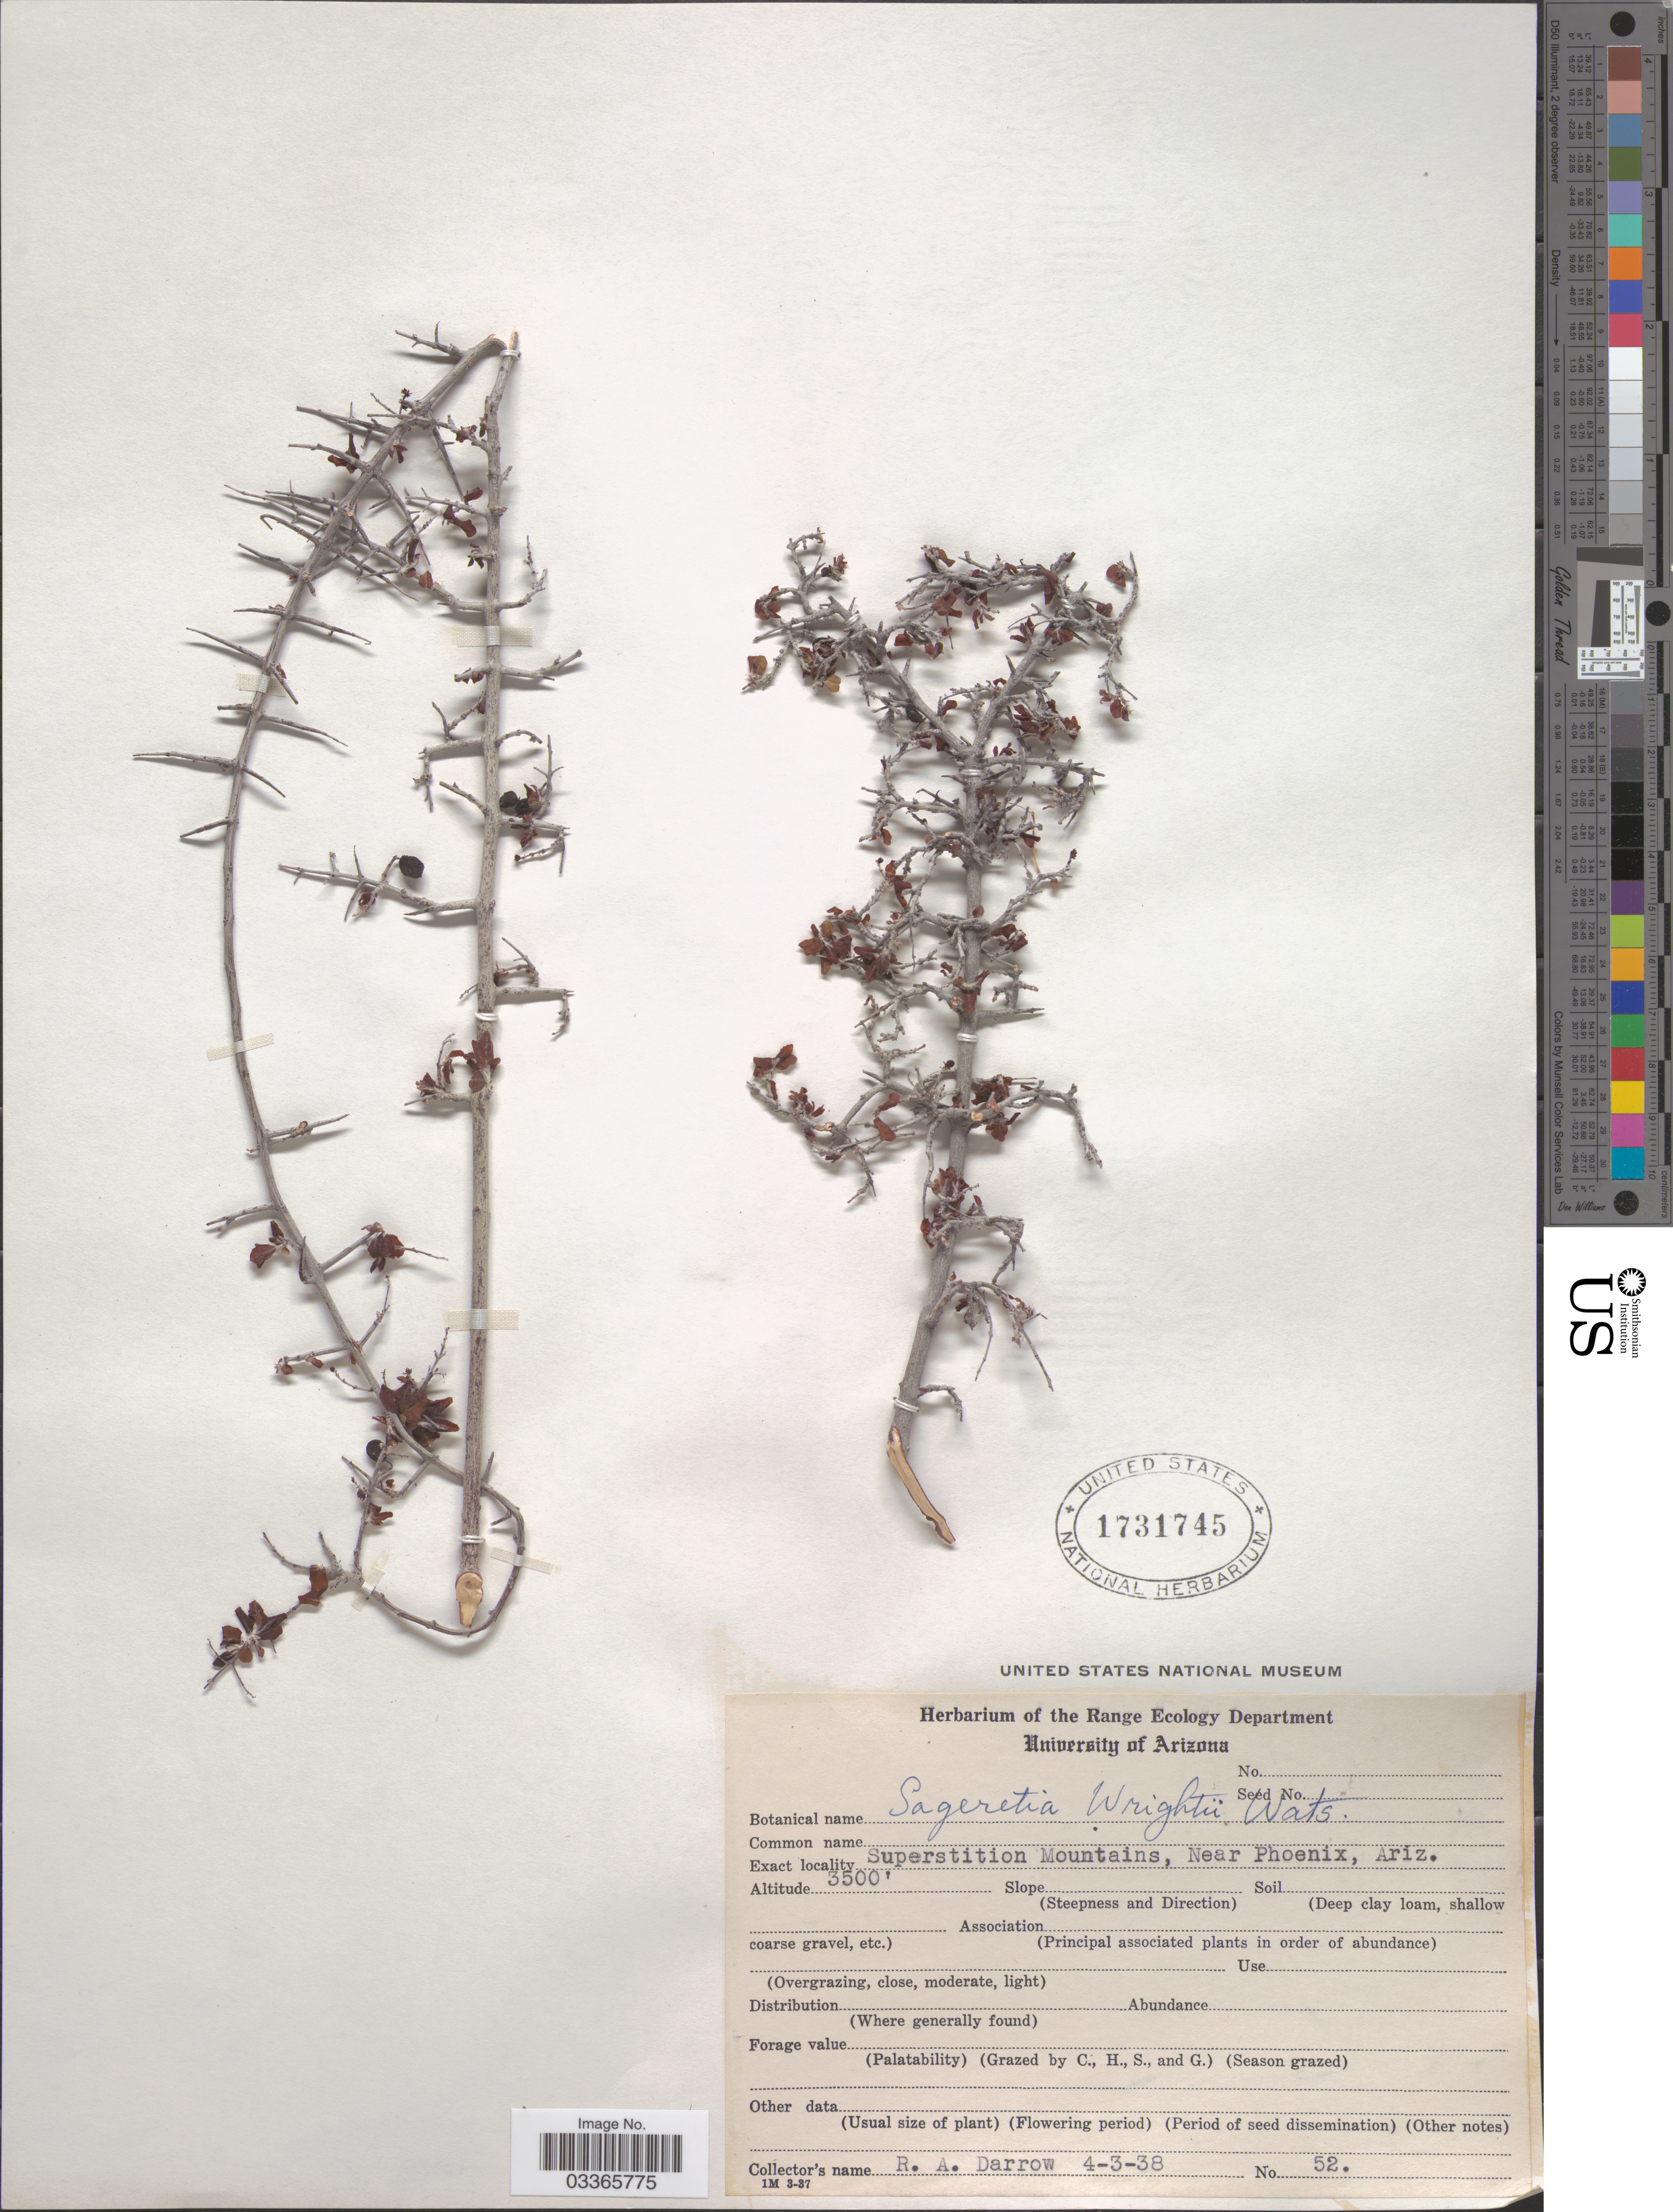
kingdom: Plantae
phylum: Tracheophyta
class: Magnoliopsida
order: Rosales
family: Rhamnaceae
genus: Sageretia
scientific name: Sageretia wrightii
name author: S. Watson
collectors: R. A. Darrow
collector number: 52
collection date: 1938-03-04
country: United States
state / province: Arizona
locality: Superstition Mountains, Near Phoenix.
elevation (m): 1067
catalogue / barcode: US 1731745